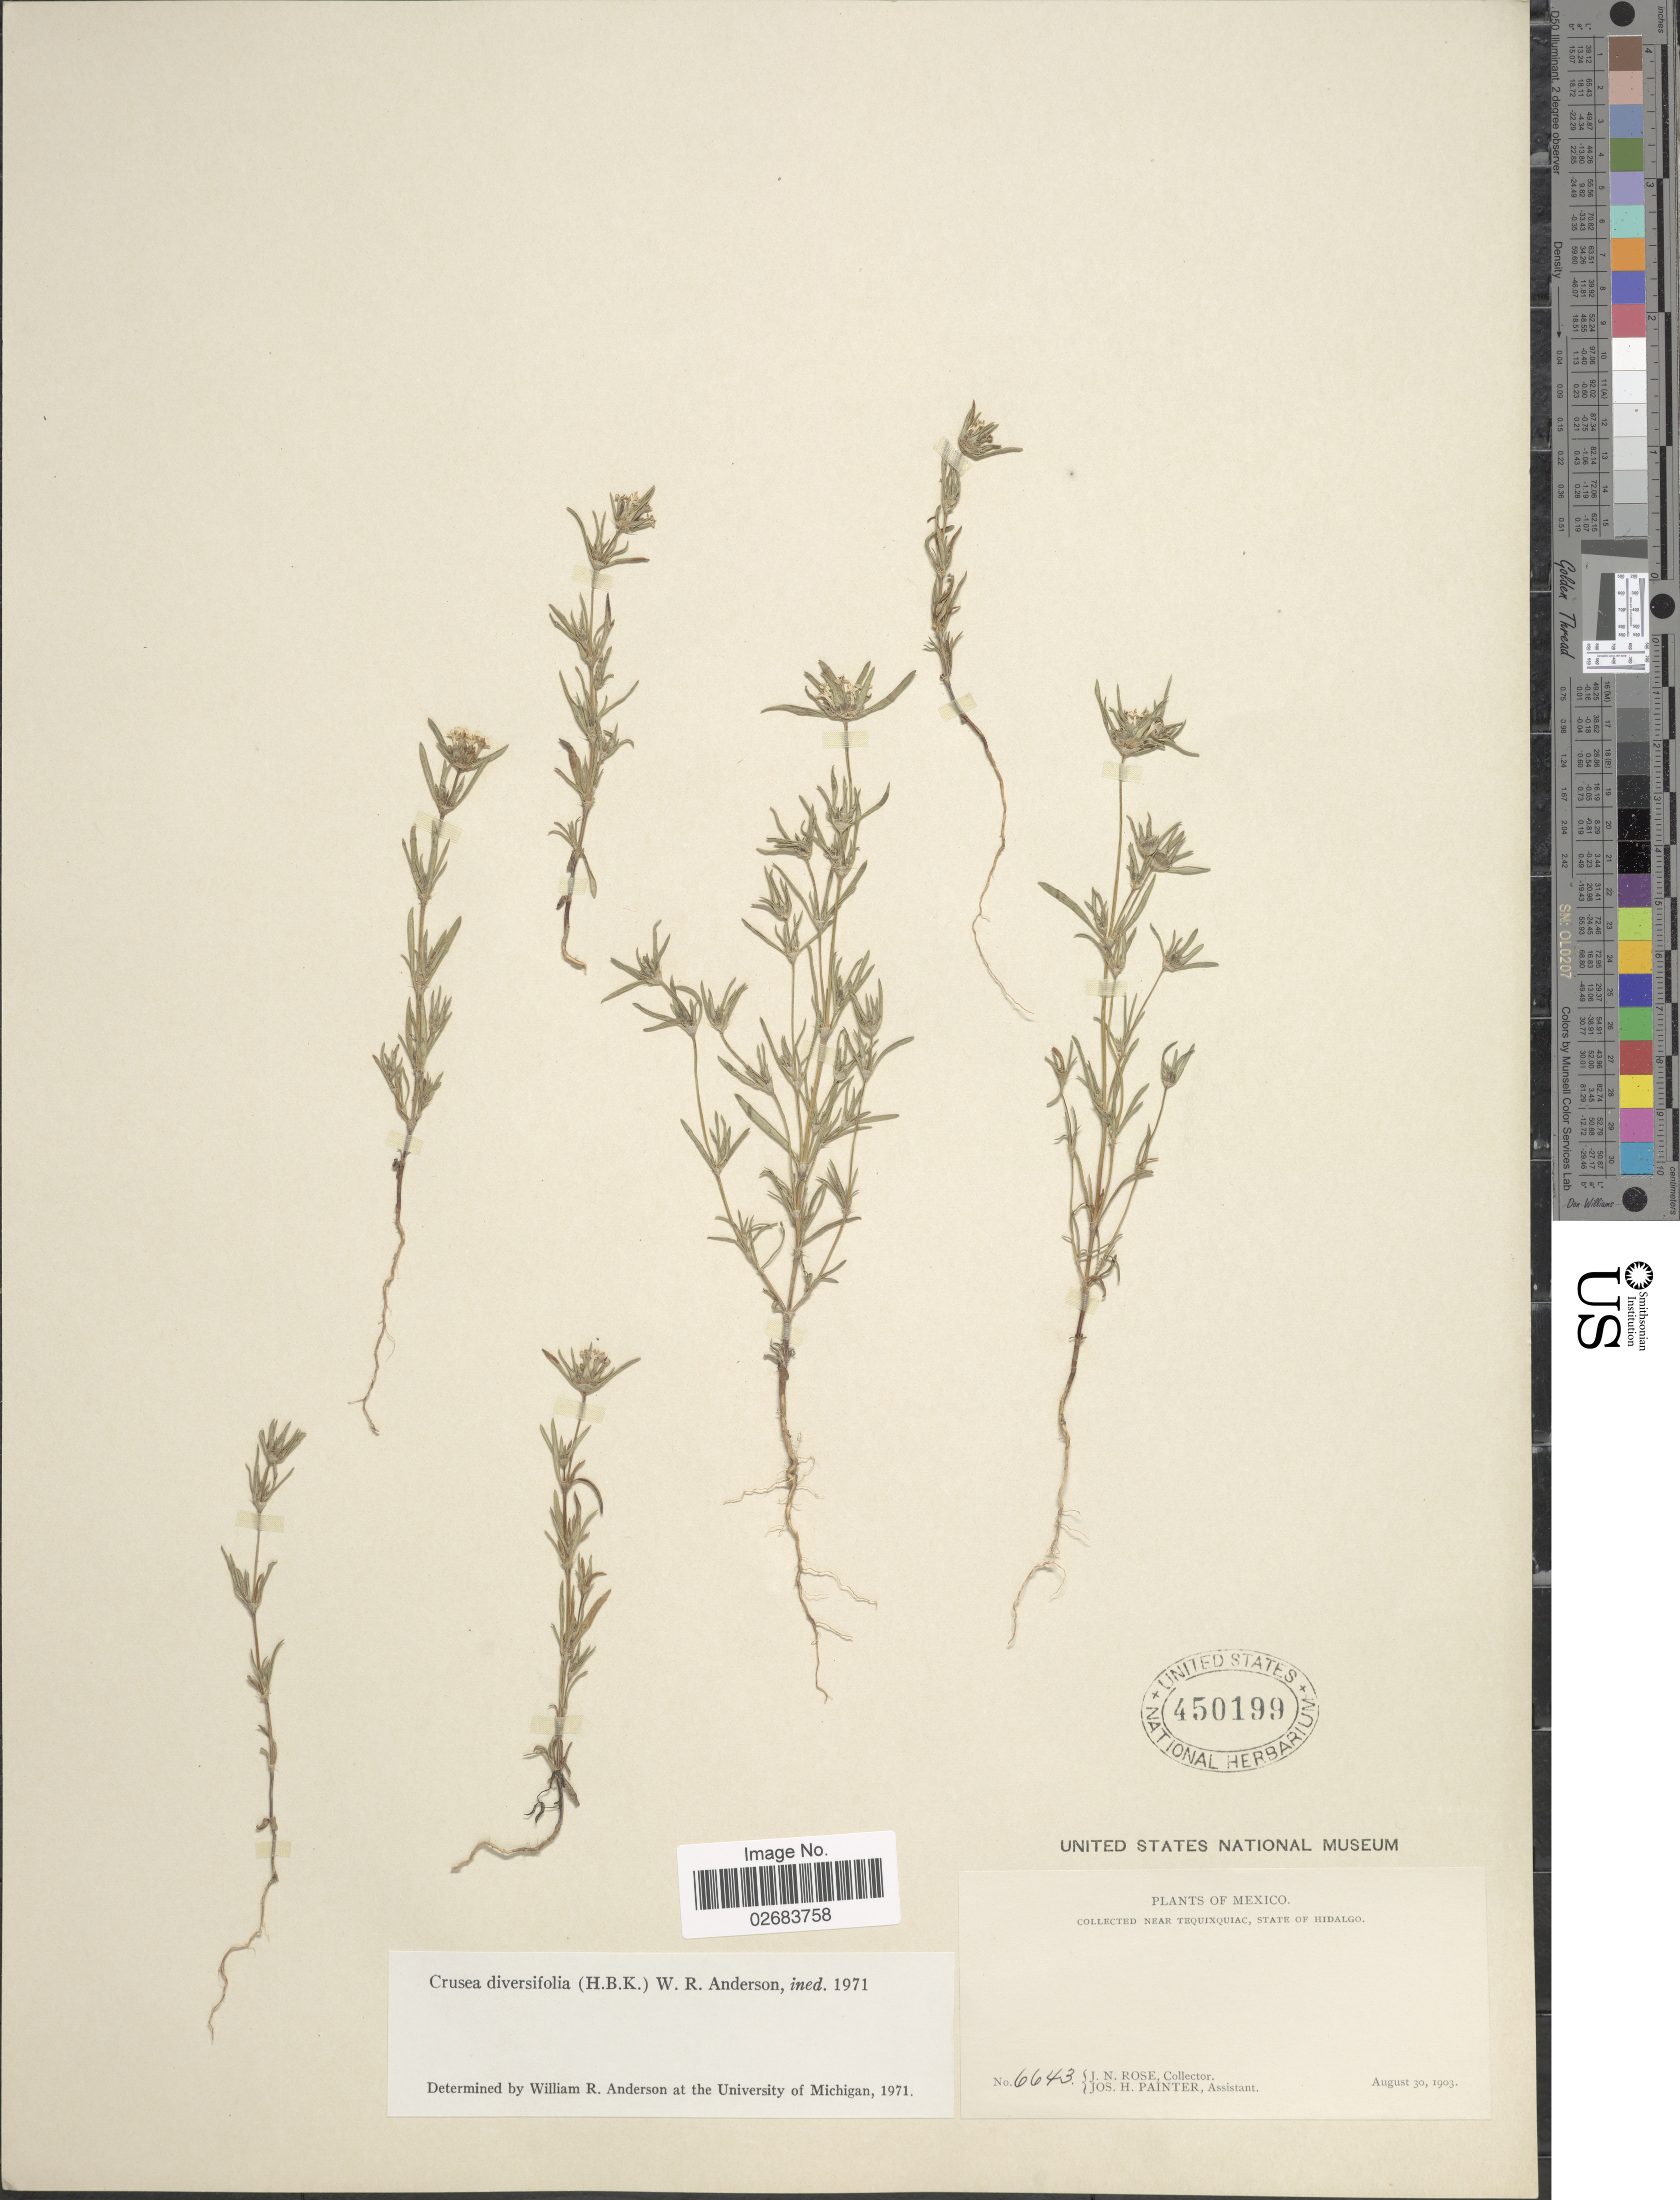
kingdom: Plantae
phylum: Tracheophyta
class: Magnoliopsida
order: Gentianales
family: Rubiaceae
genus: Crusea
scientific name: Crusea diversifolia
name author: (Kunth) W.R. Anderson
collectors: J. N. Rose & J. H. Painter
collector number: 6643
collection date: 1903-08-30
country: Mexico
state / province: Hidalgo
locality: Near Tequixquiac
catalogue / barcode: US 450199